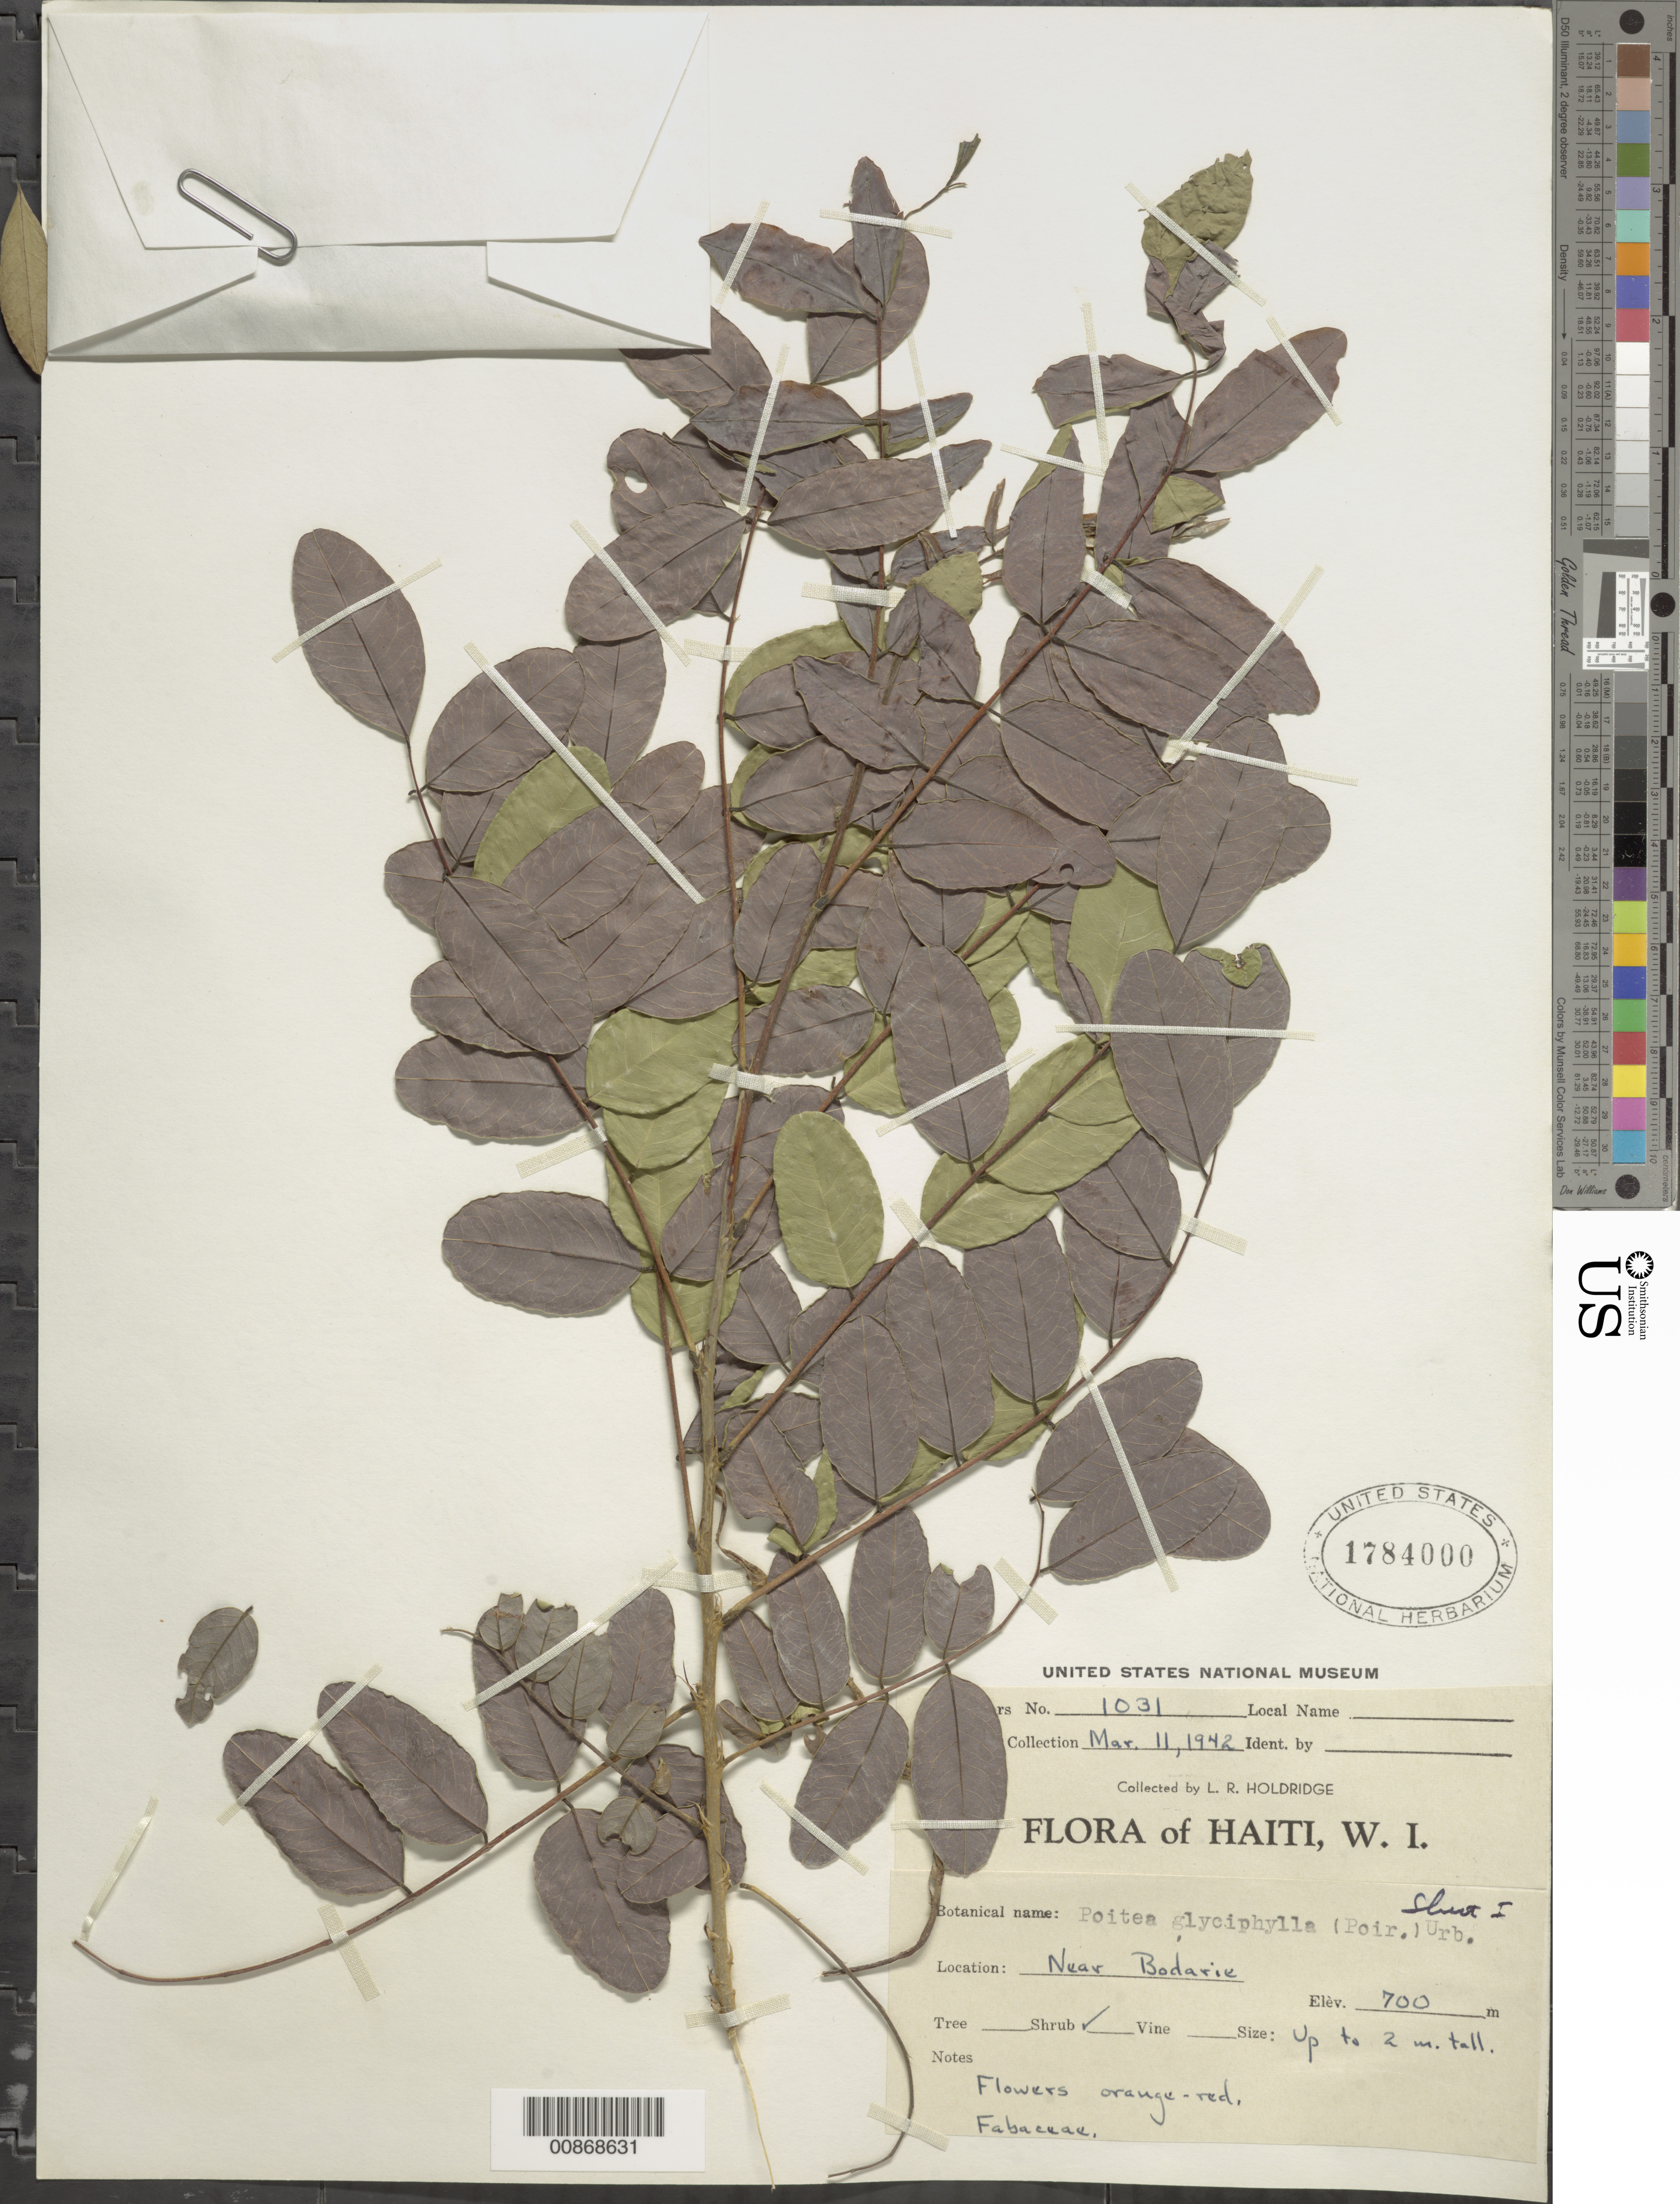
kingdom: Plantae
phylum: Tracheophyta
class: Magnoliopsida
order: Fabales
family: Fabaceae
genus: Poitea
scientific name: Poitea glyciphylla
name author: (Poir.) Urb.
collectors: L. Holdridge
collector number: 1031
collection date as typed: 11 Mar 1942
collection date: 1942-03-11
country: Haiti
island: Hispaniola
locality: Near Bodarie.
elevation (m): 700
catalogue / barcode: US 1784000